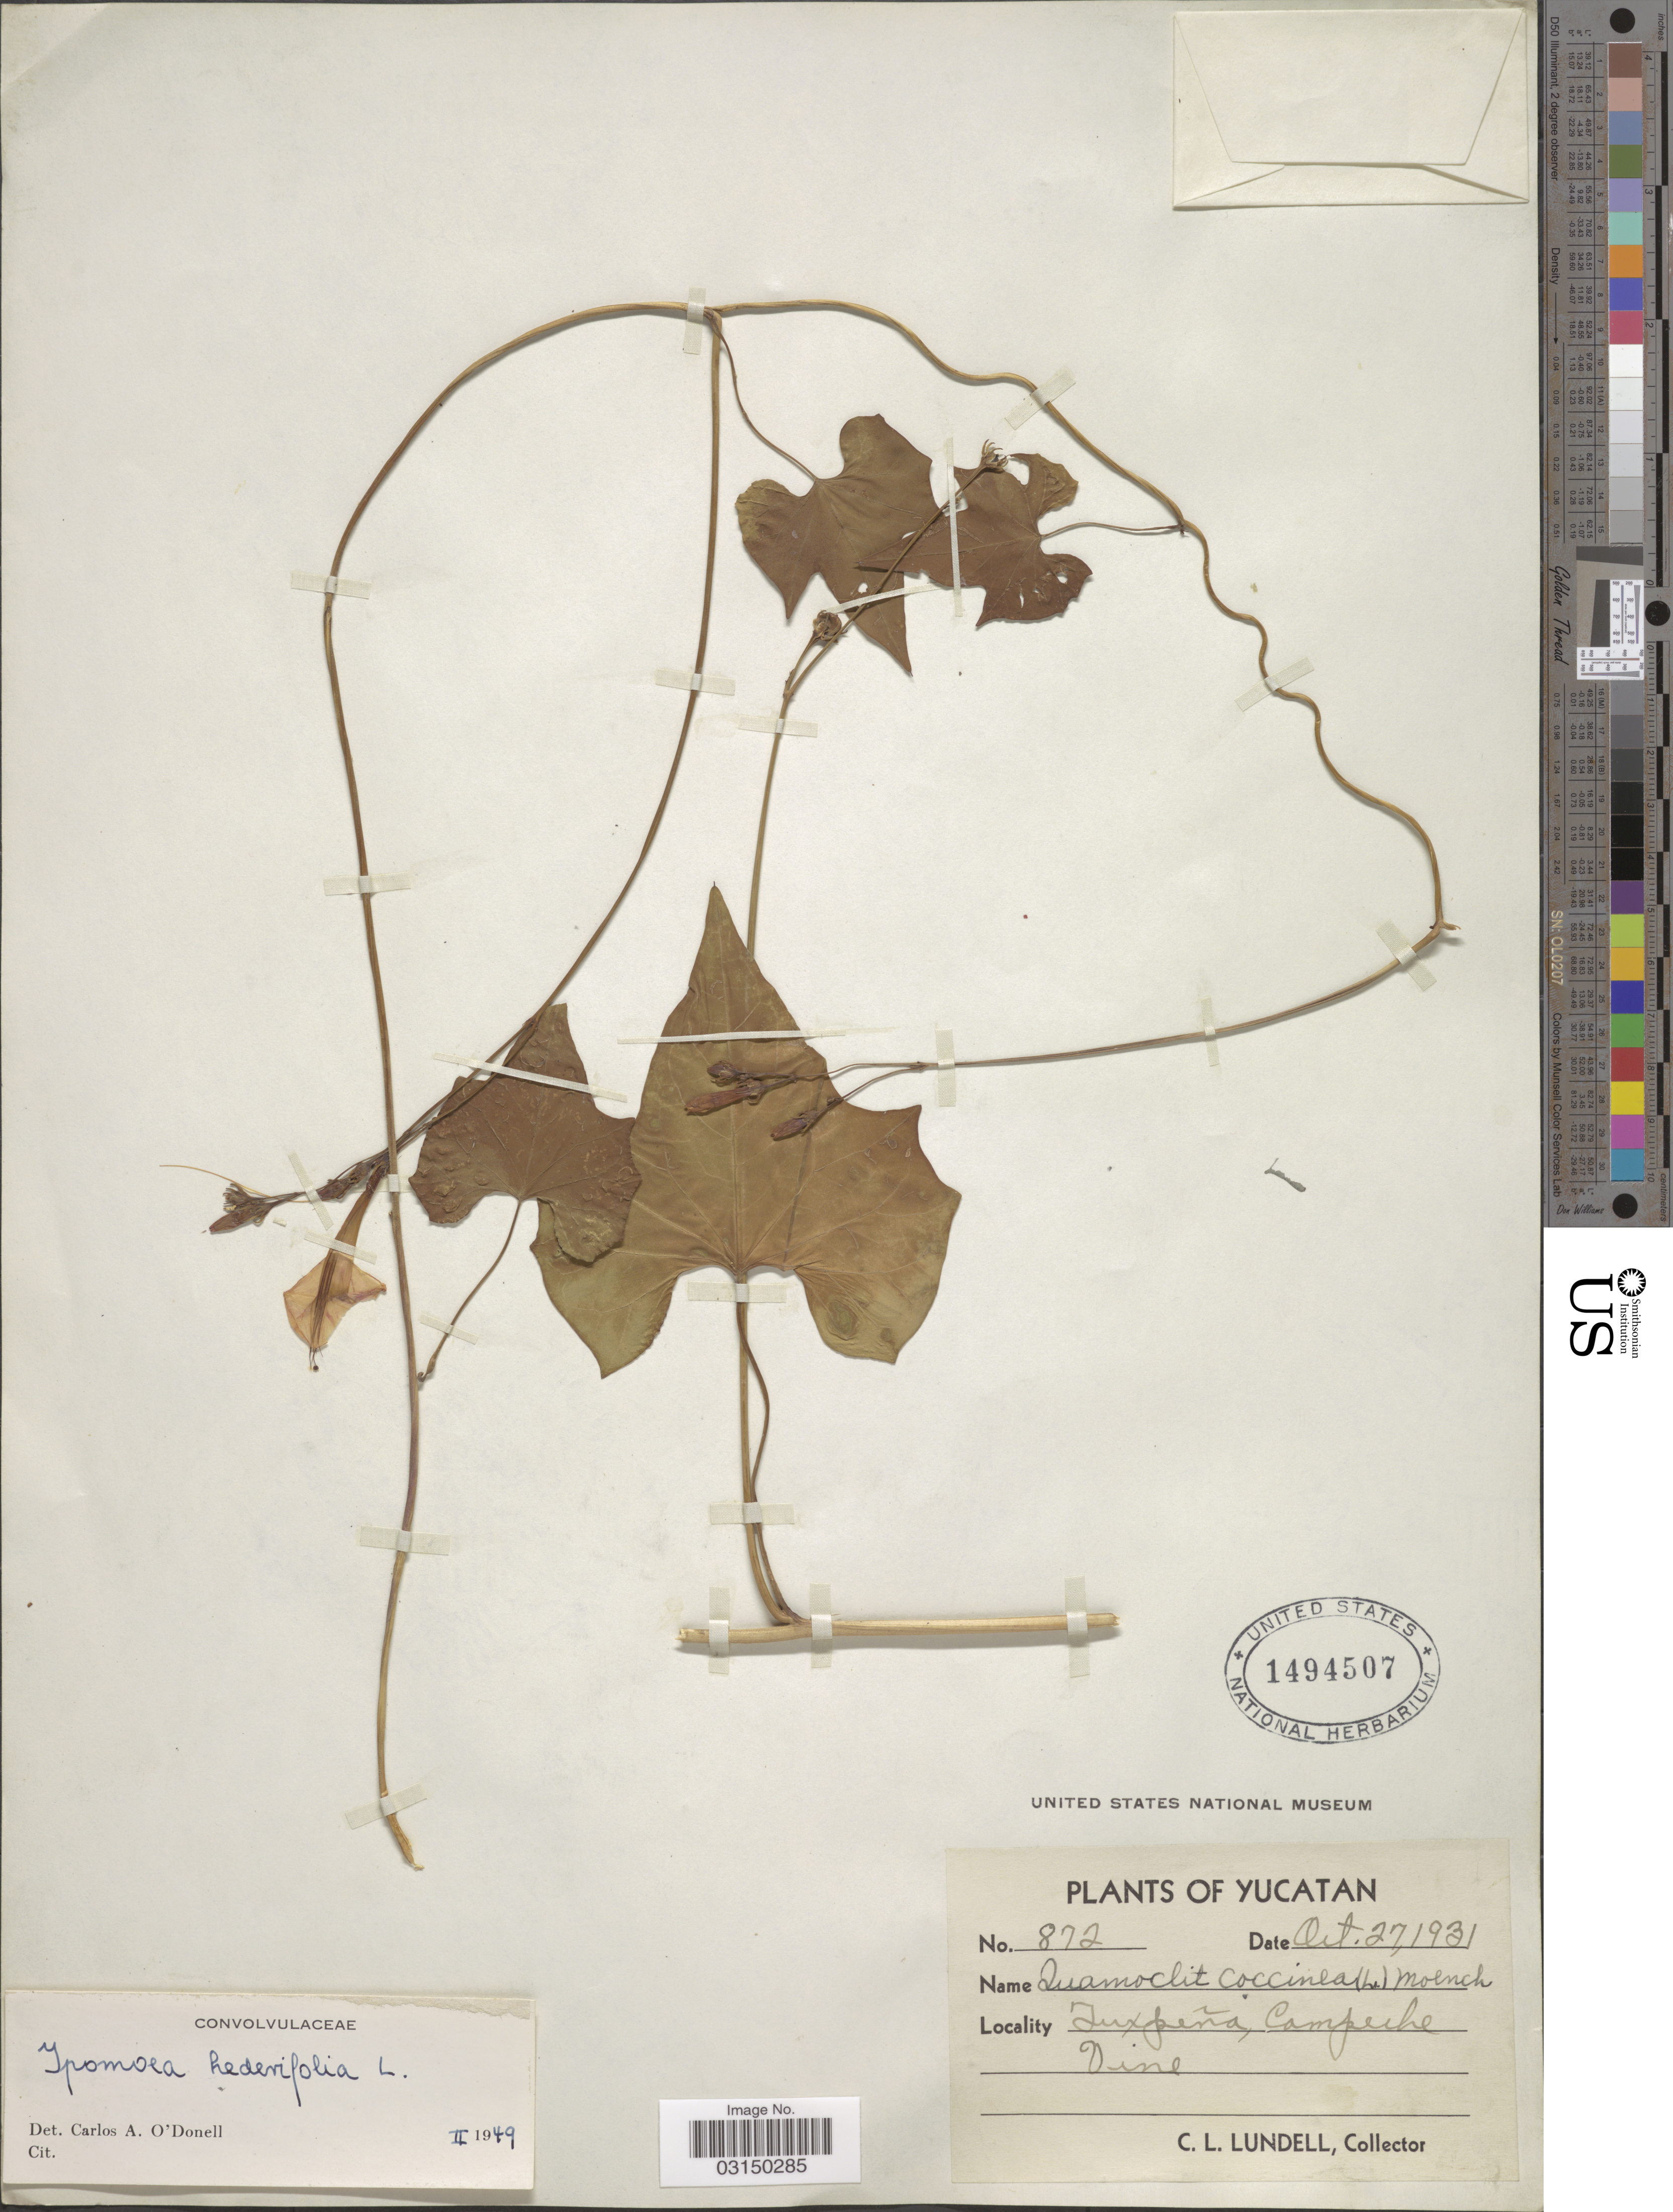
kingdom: Plantae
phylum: Tracheophyta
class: Magnoliopsida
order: Solanales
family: Convolvulaceae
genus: Ipomoea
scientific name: Ipomoea hederifolia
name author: L.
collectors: C. L. Lundell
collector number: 872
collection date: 1931-10-27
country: Mexico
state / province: Campeche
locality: Tuxpeña, Campeche.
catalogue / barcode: US 1494507